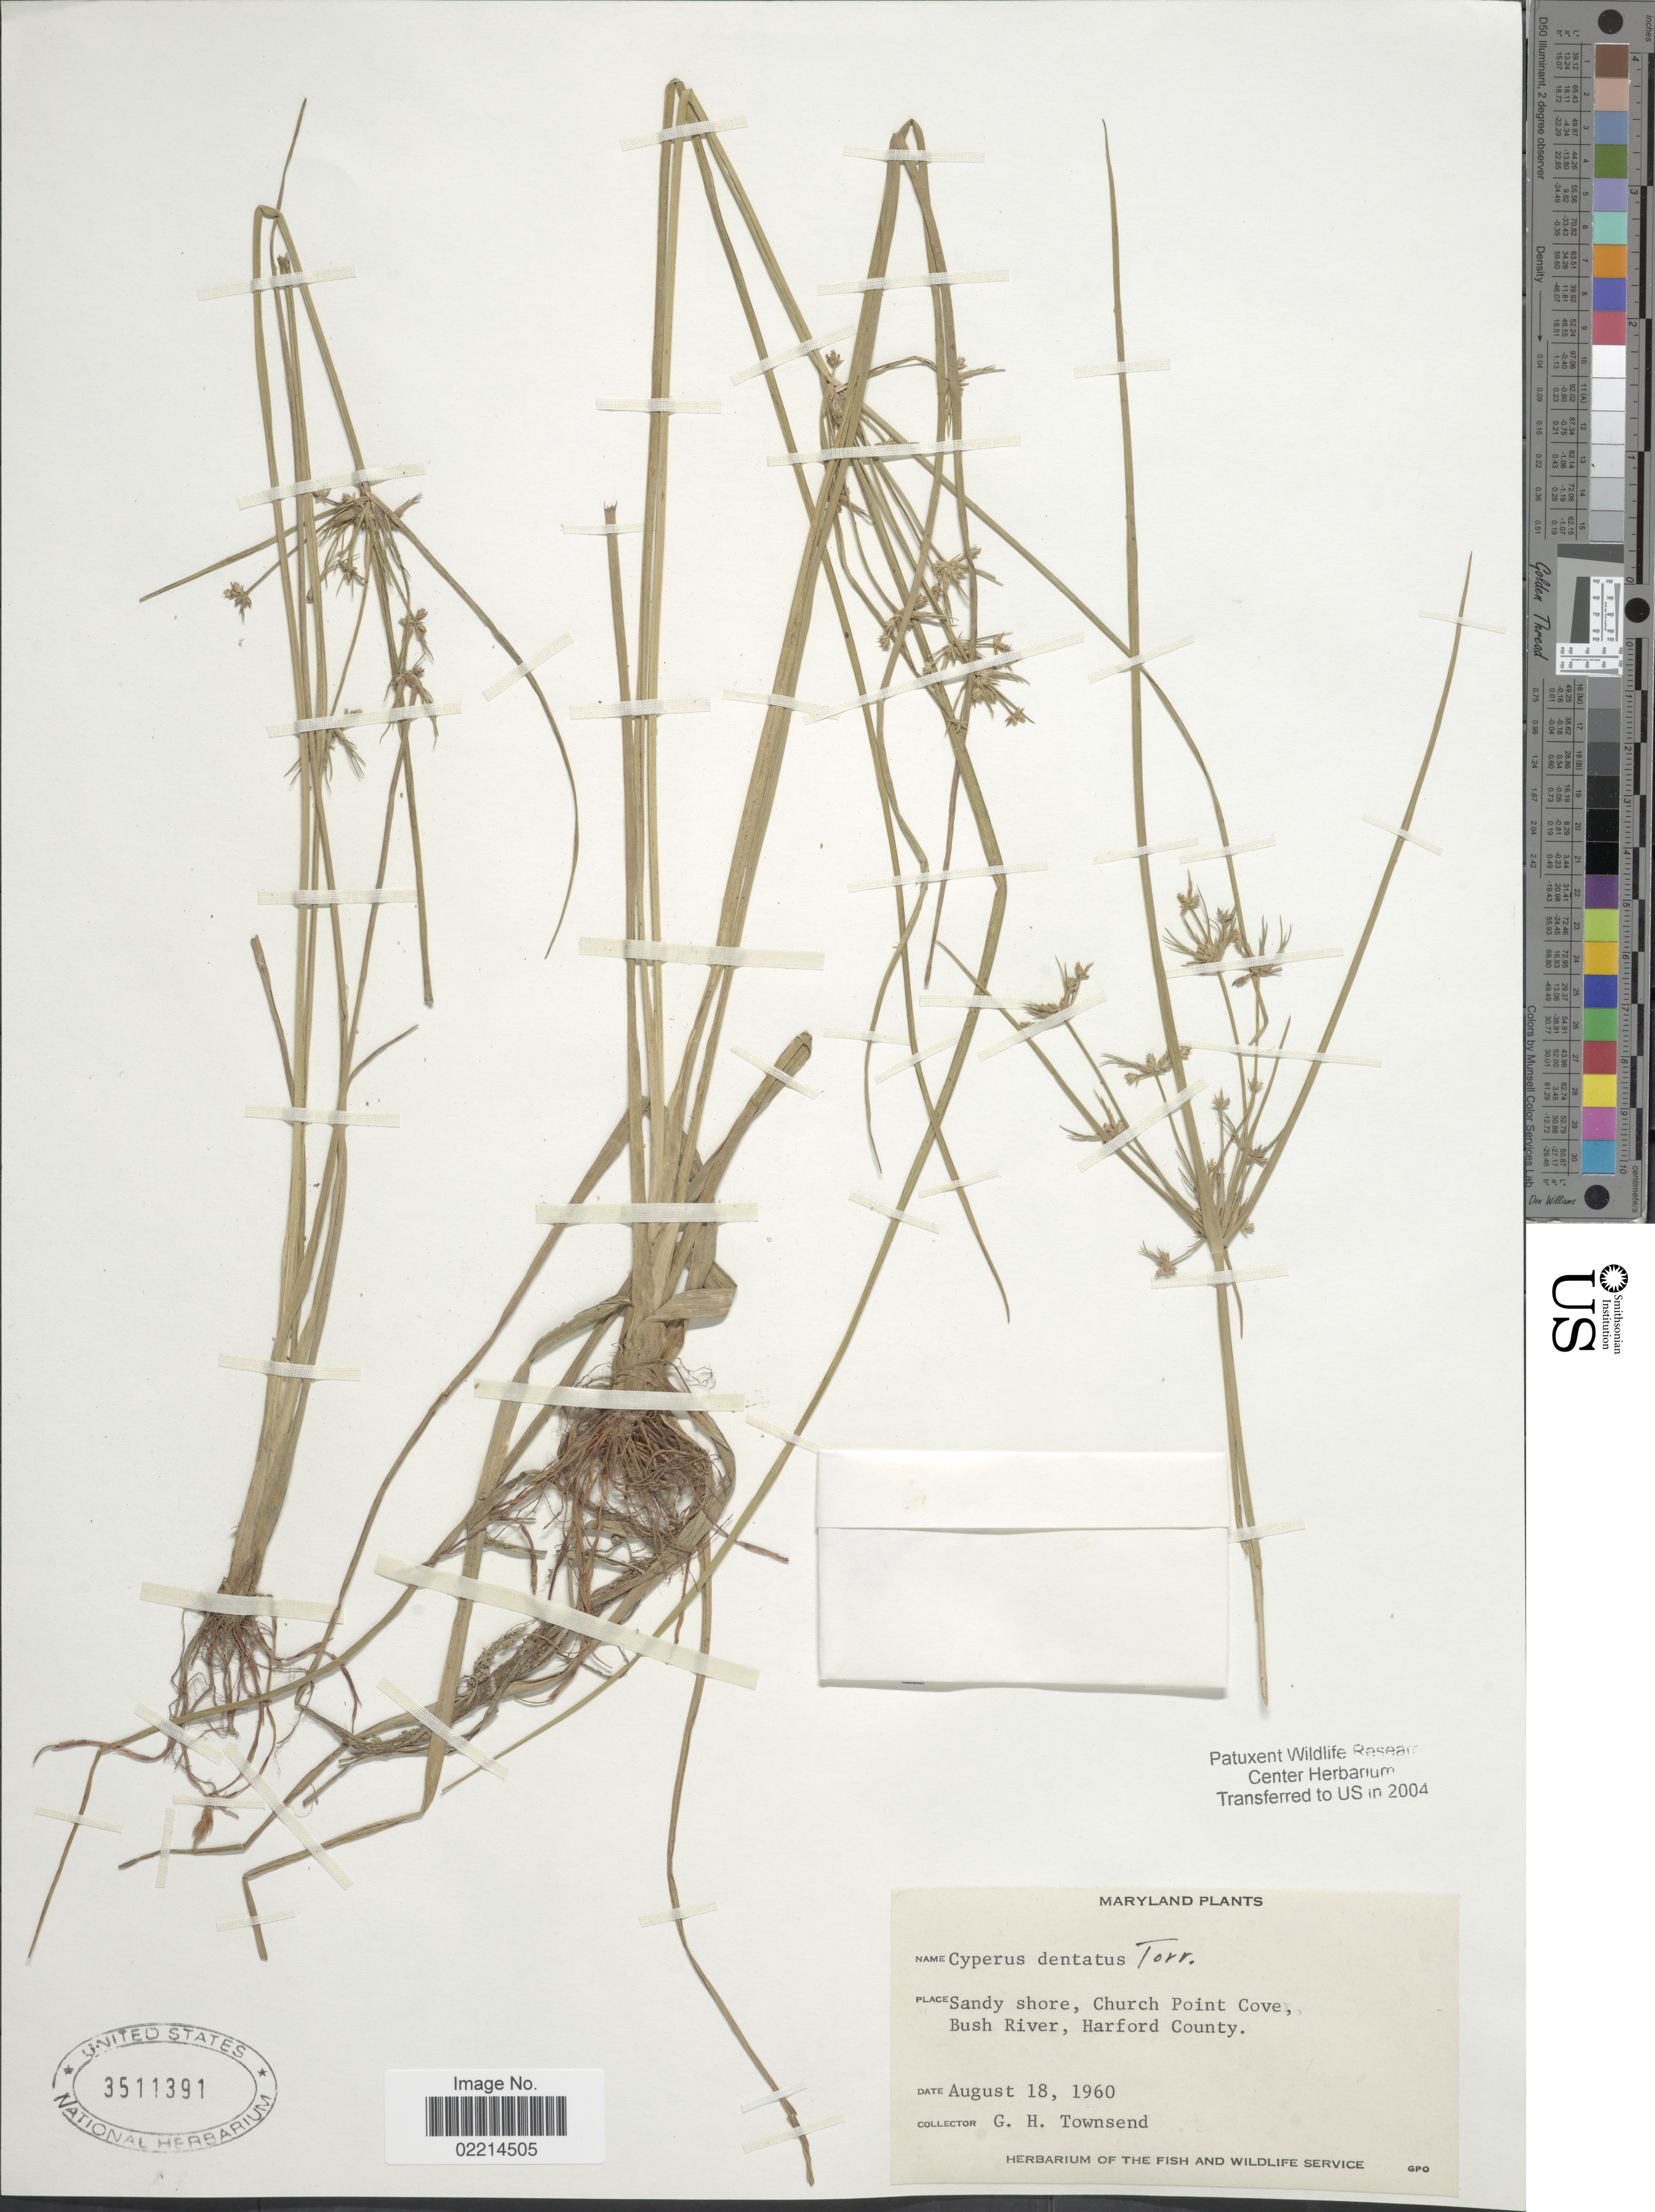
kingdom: Plantae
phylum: Tracheophyta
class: Liliopsida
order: Poales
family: Cyperaceae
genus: Cyperus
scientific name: Cyperus dentatus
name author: Torr.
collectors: G. H. Townsend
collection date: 1960-08-18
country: United States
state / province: Maryland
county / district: Harford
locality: Sandy shore, Church Point Cove, Bush River, Harford County.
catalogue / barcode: US 3611391